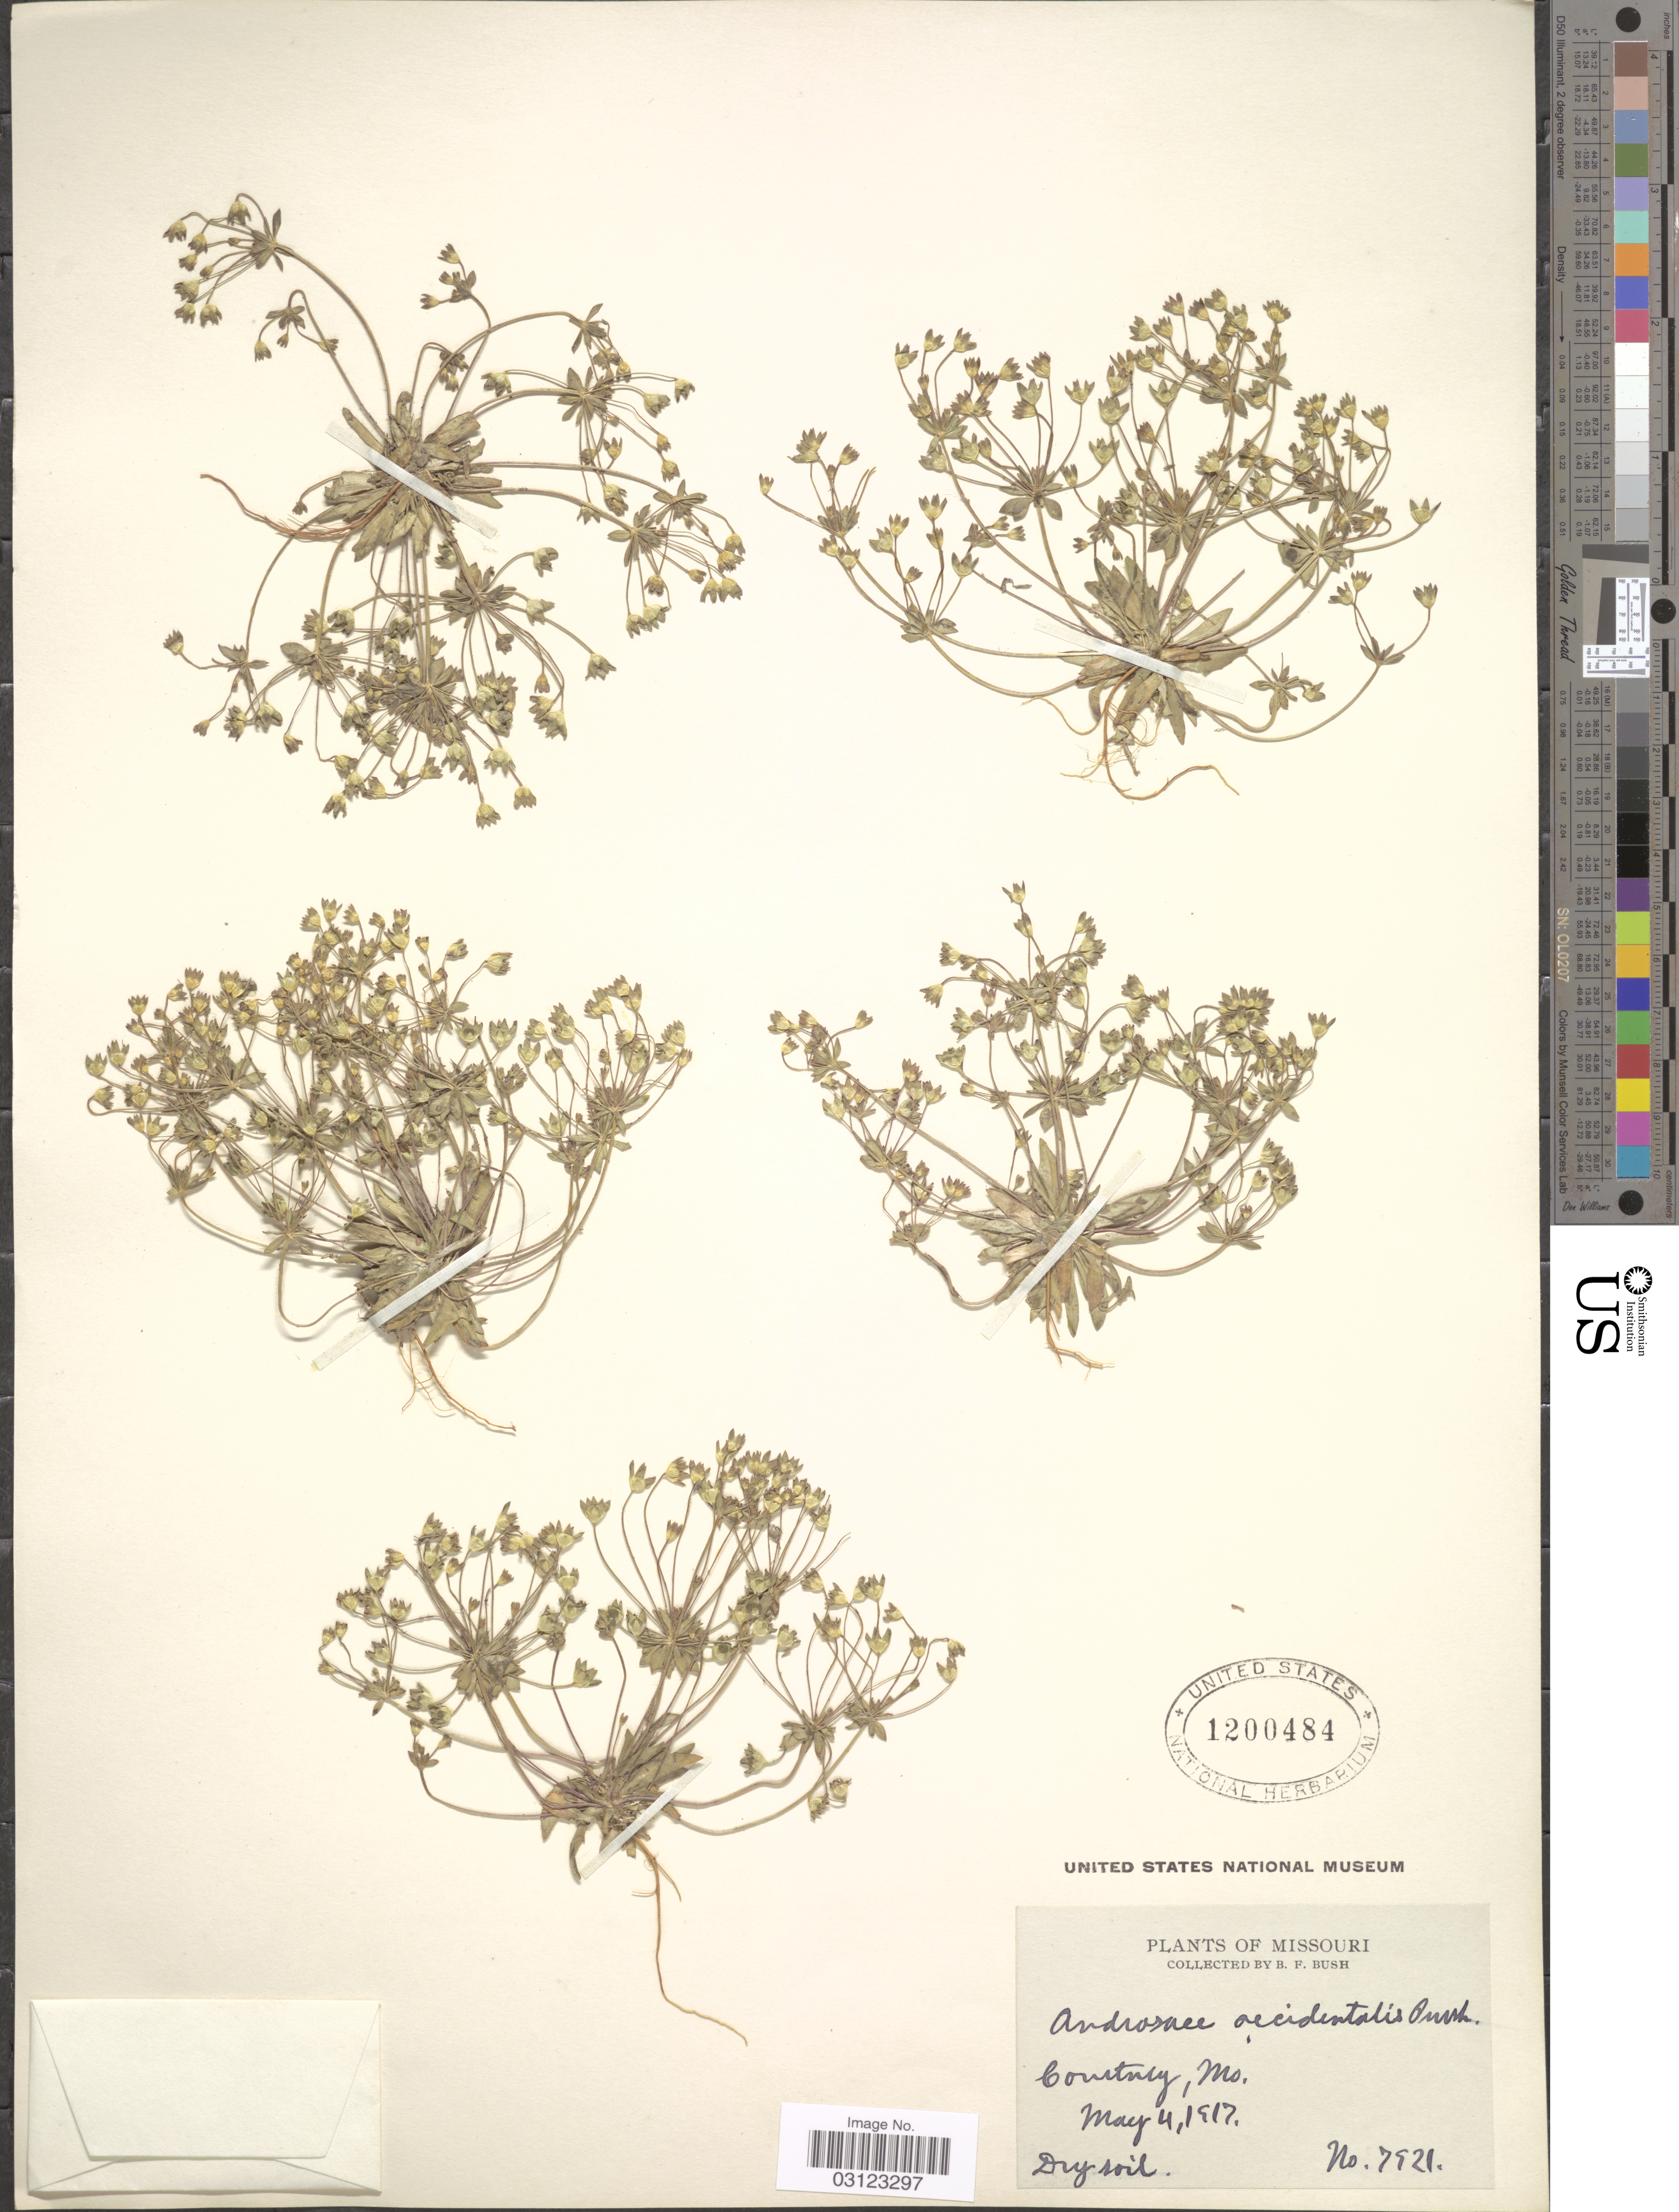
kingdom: Plantae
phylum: Tracheophyta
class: Magnoliopsida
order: Ericales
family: Primulaceae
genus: Androsace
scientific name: Androsace occidentalis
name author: (Pursh) Pursh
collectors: B. F. Bush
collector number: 7921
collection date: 1917-05-04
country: United States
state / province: Missouri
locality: Courtney, Mo.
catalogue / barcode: US 1200484